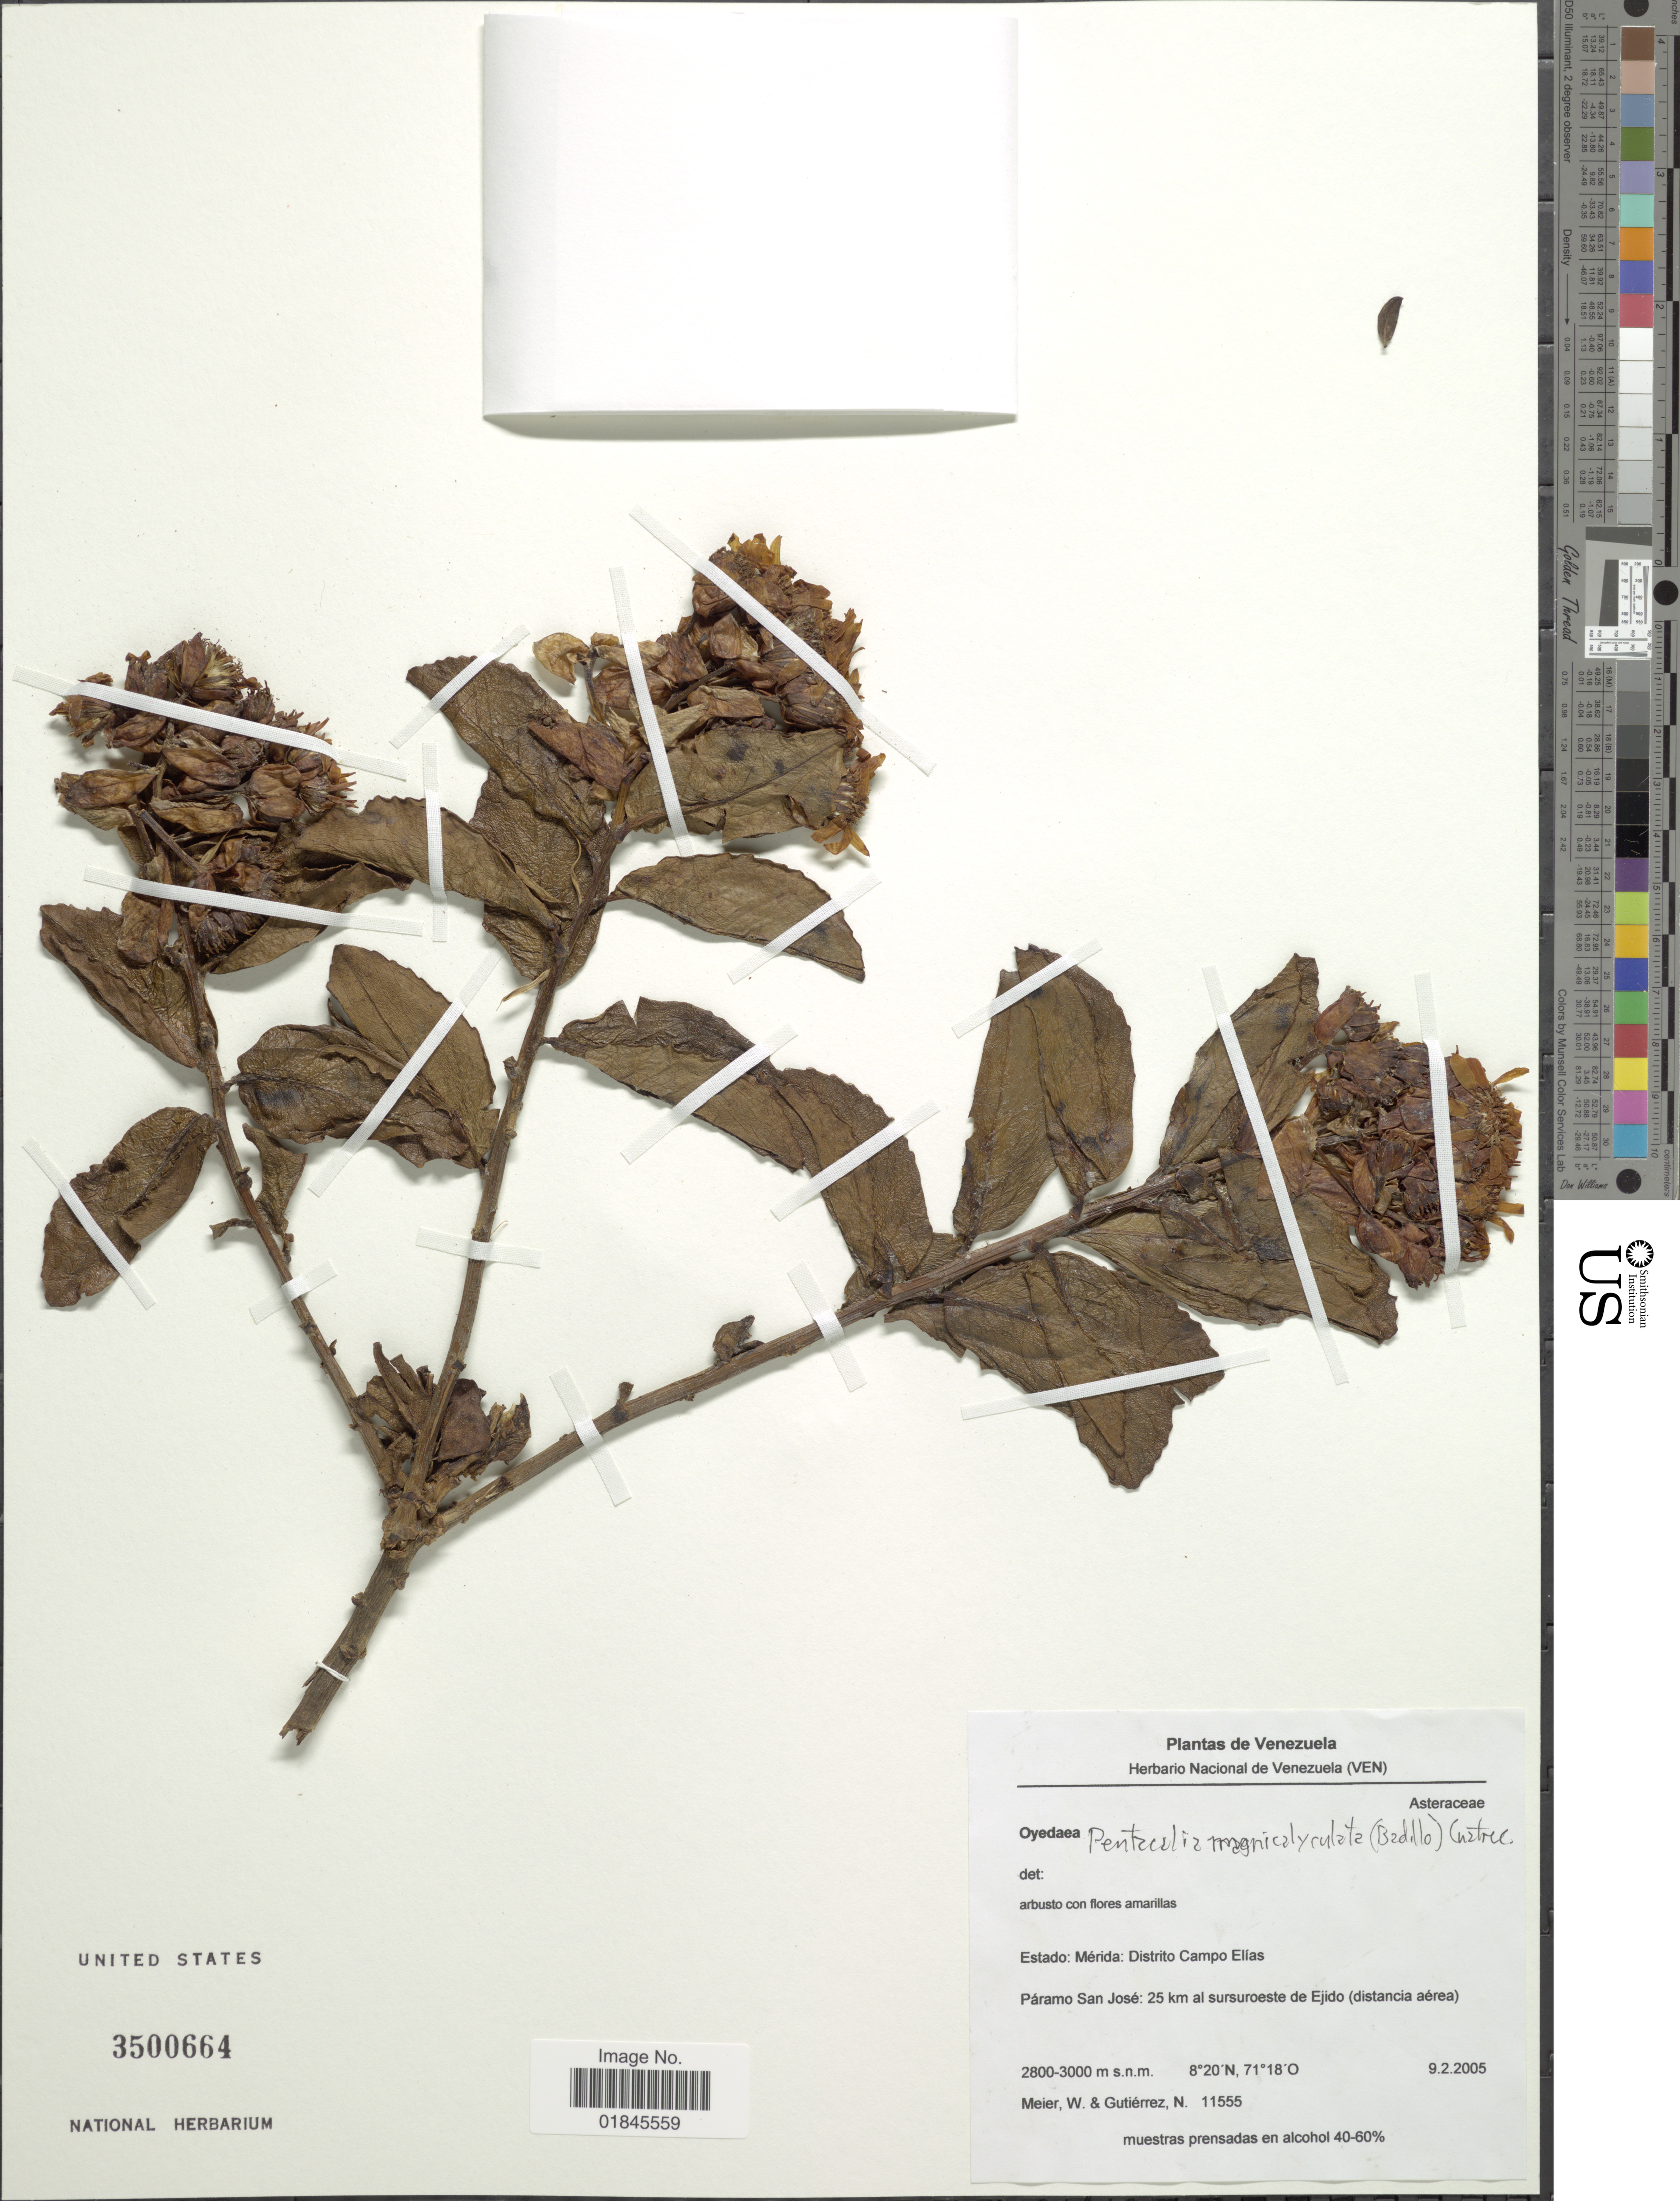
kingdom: Plantae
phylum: Tracheophyta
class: Magnoliopsida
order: Asterales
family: Asteraceae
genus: Pentacalia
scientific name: Pentacalia magnicalyculata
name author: (V.M. Badillo) Cuatrec.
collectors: W. Meier & N. Gutierrez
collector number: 11555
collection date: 2005-02-09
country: Venezuela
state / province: Mérida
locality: Estado: Mérida: Distrito Campo Elías. Páramo San José: 25 km al sursuroeste de Ejido (distancia sérea)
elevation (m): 2800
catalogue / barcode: US 3500664